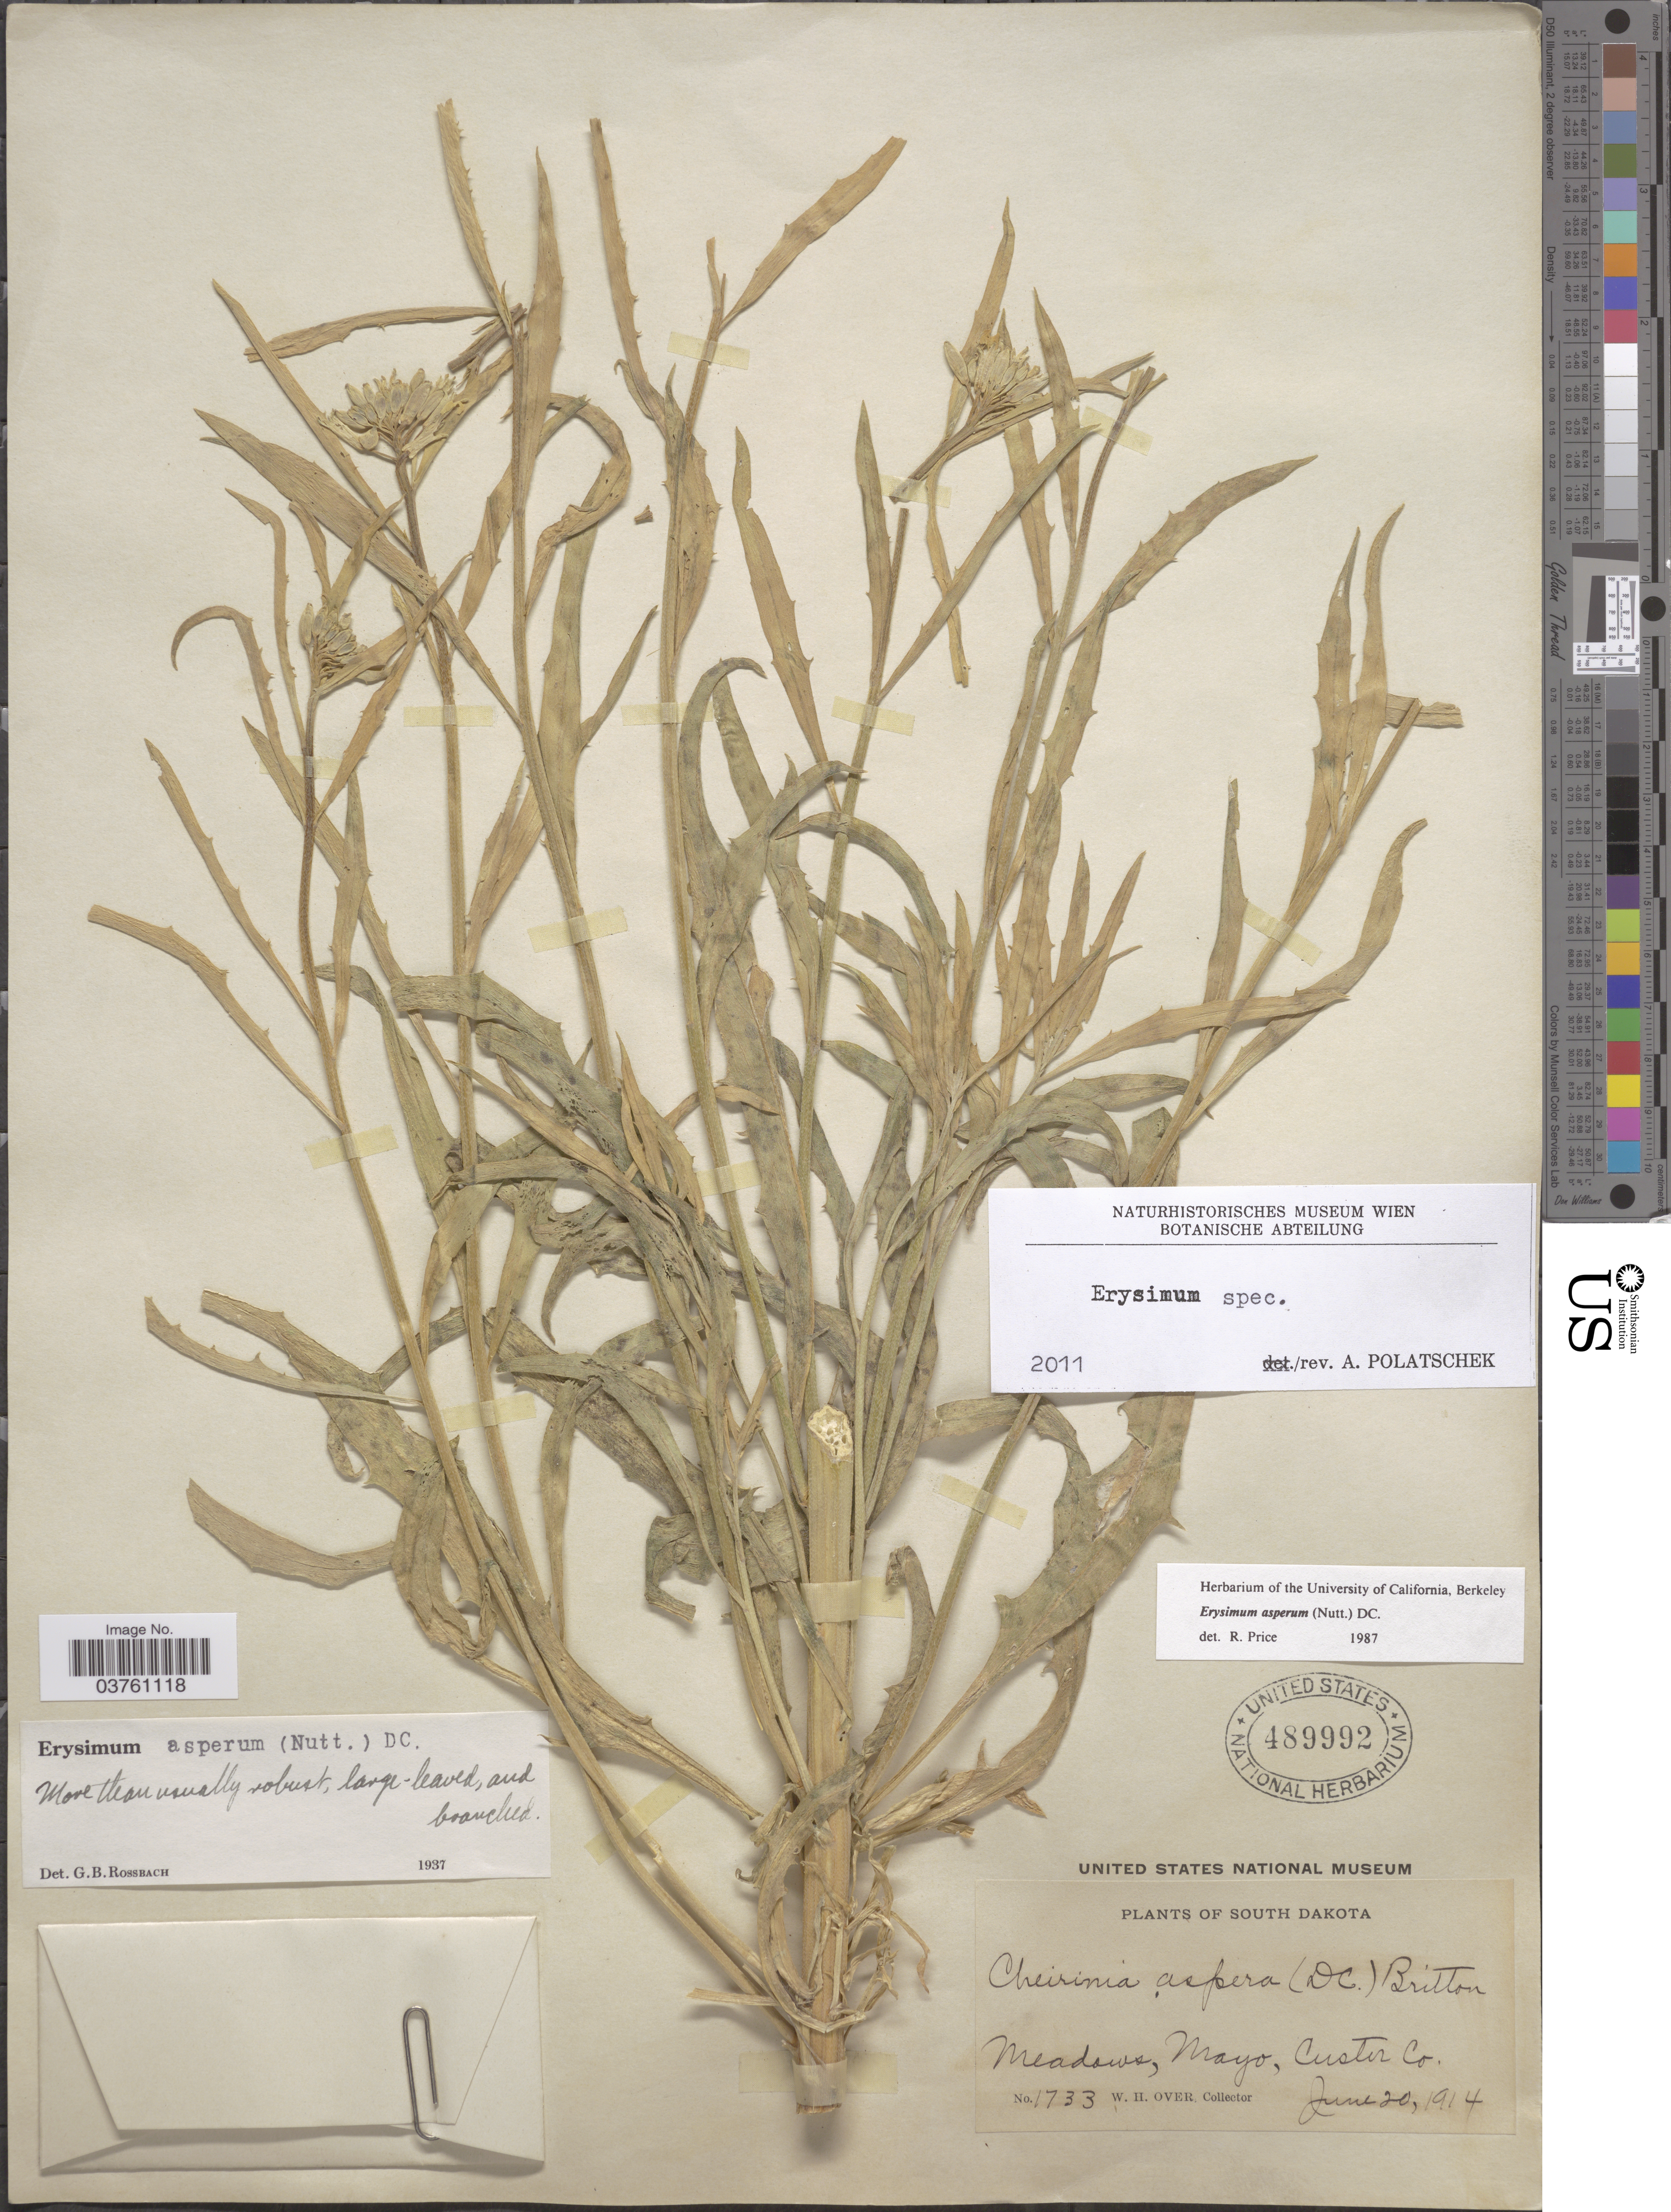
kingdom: Plantae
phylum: Tracheophyta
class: Magnoliopsida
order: Brassicales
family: Brassicaceae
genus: Erysimum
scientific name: Erysimum sp.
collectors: W. Over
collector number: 1733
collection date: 1914-06-20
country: United States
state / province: South Dakota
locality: Meadows, Mayo, Custer Co.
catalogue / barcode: US 489992